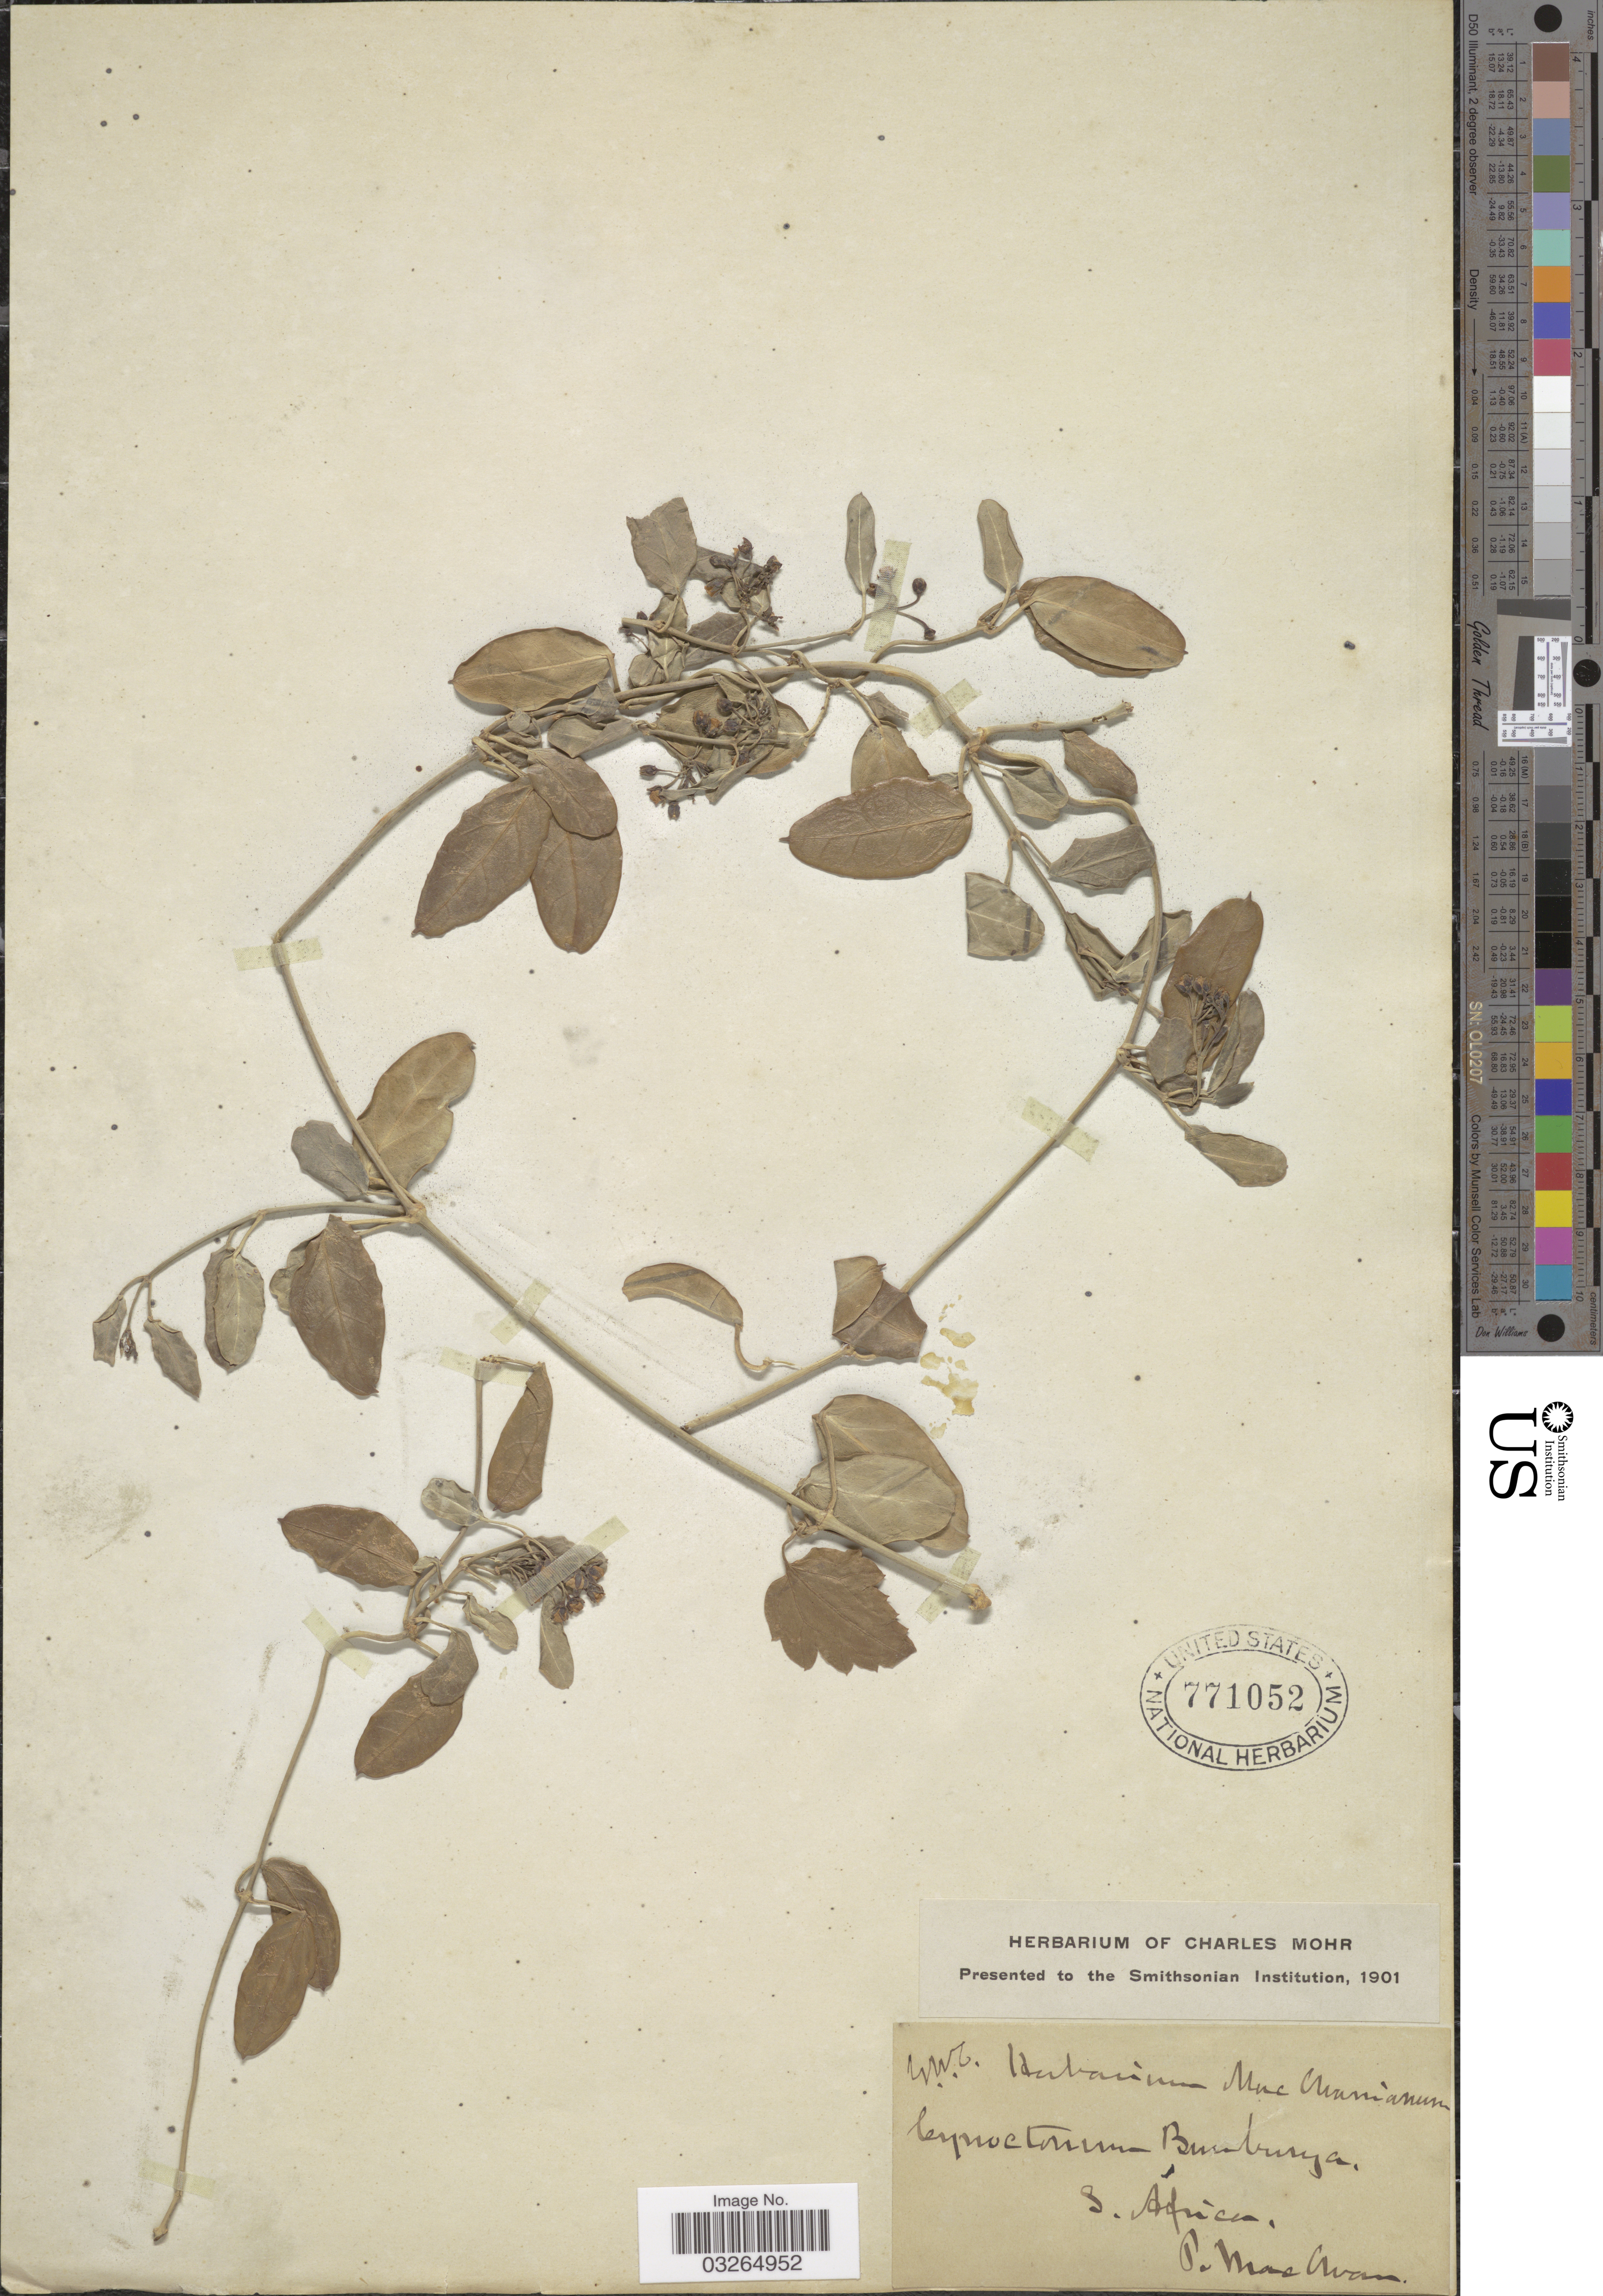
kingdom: Plantae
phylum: Tracheophyta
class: Magnoliopsida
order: Gentianales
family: Apocynaceae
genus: Cynanchum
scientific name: Cynanchum ellipticum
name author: (Harv.) R.A. Dyer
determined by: Strong, Mark T., (BOT), Smithsonian Institution - National Museum of Natural History (UNITED STATES)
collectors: P. MacOwan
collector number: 446*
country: South Africa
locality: S. Africa.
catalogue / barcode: US 771052